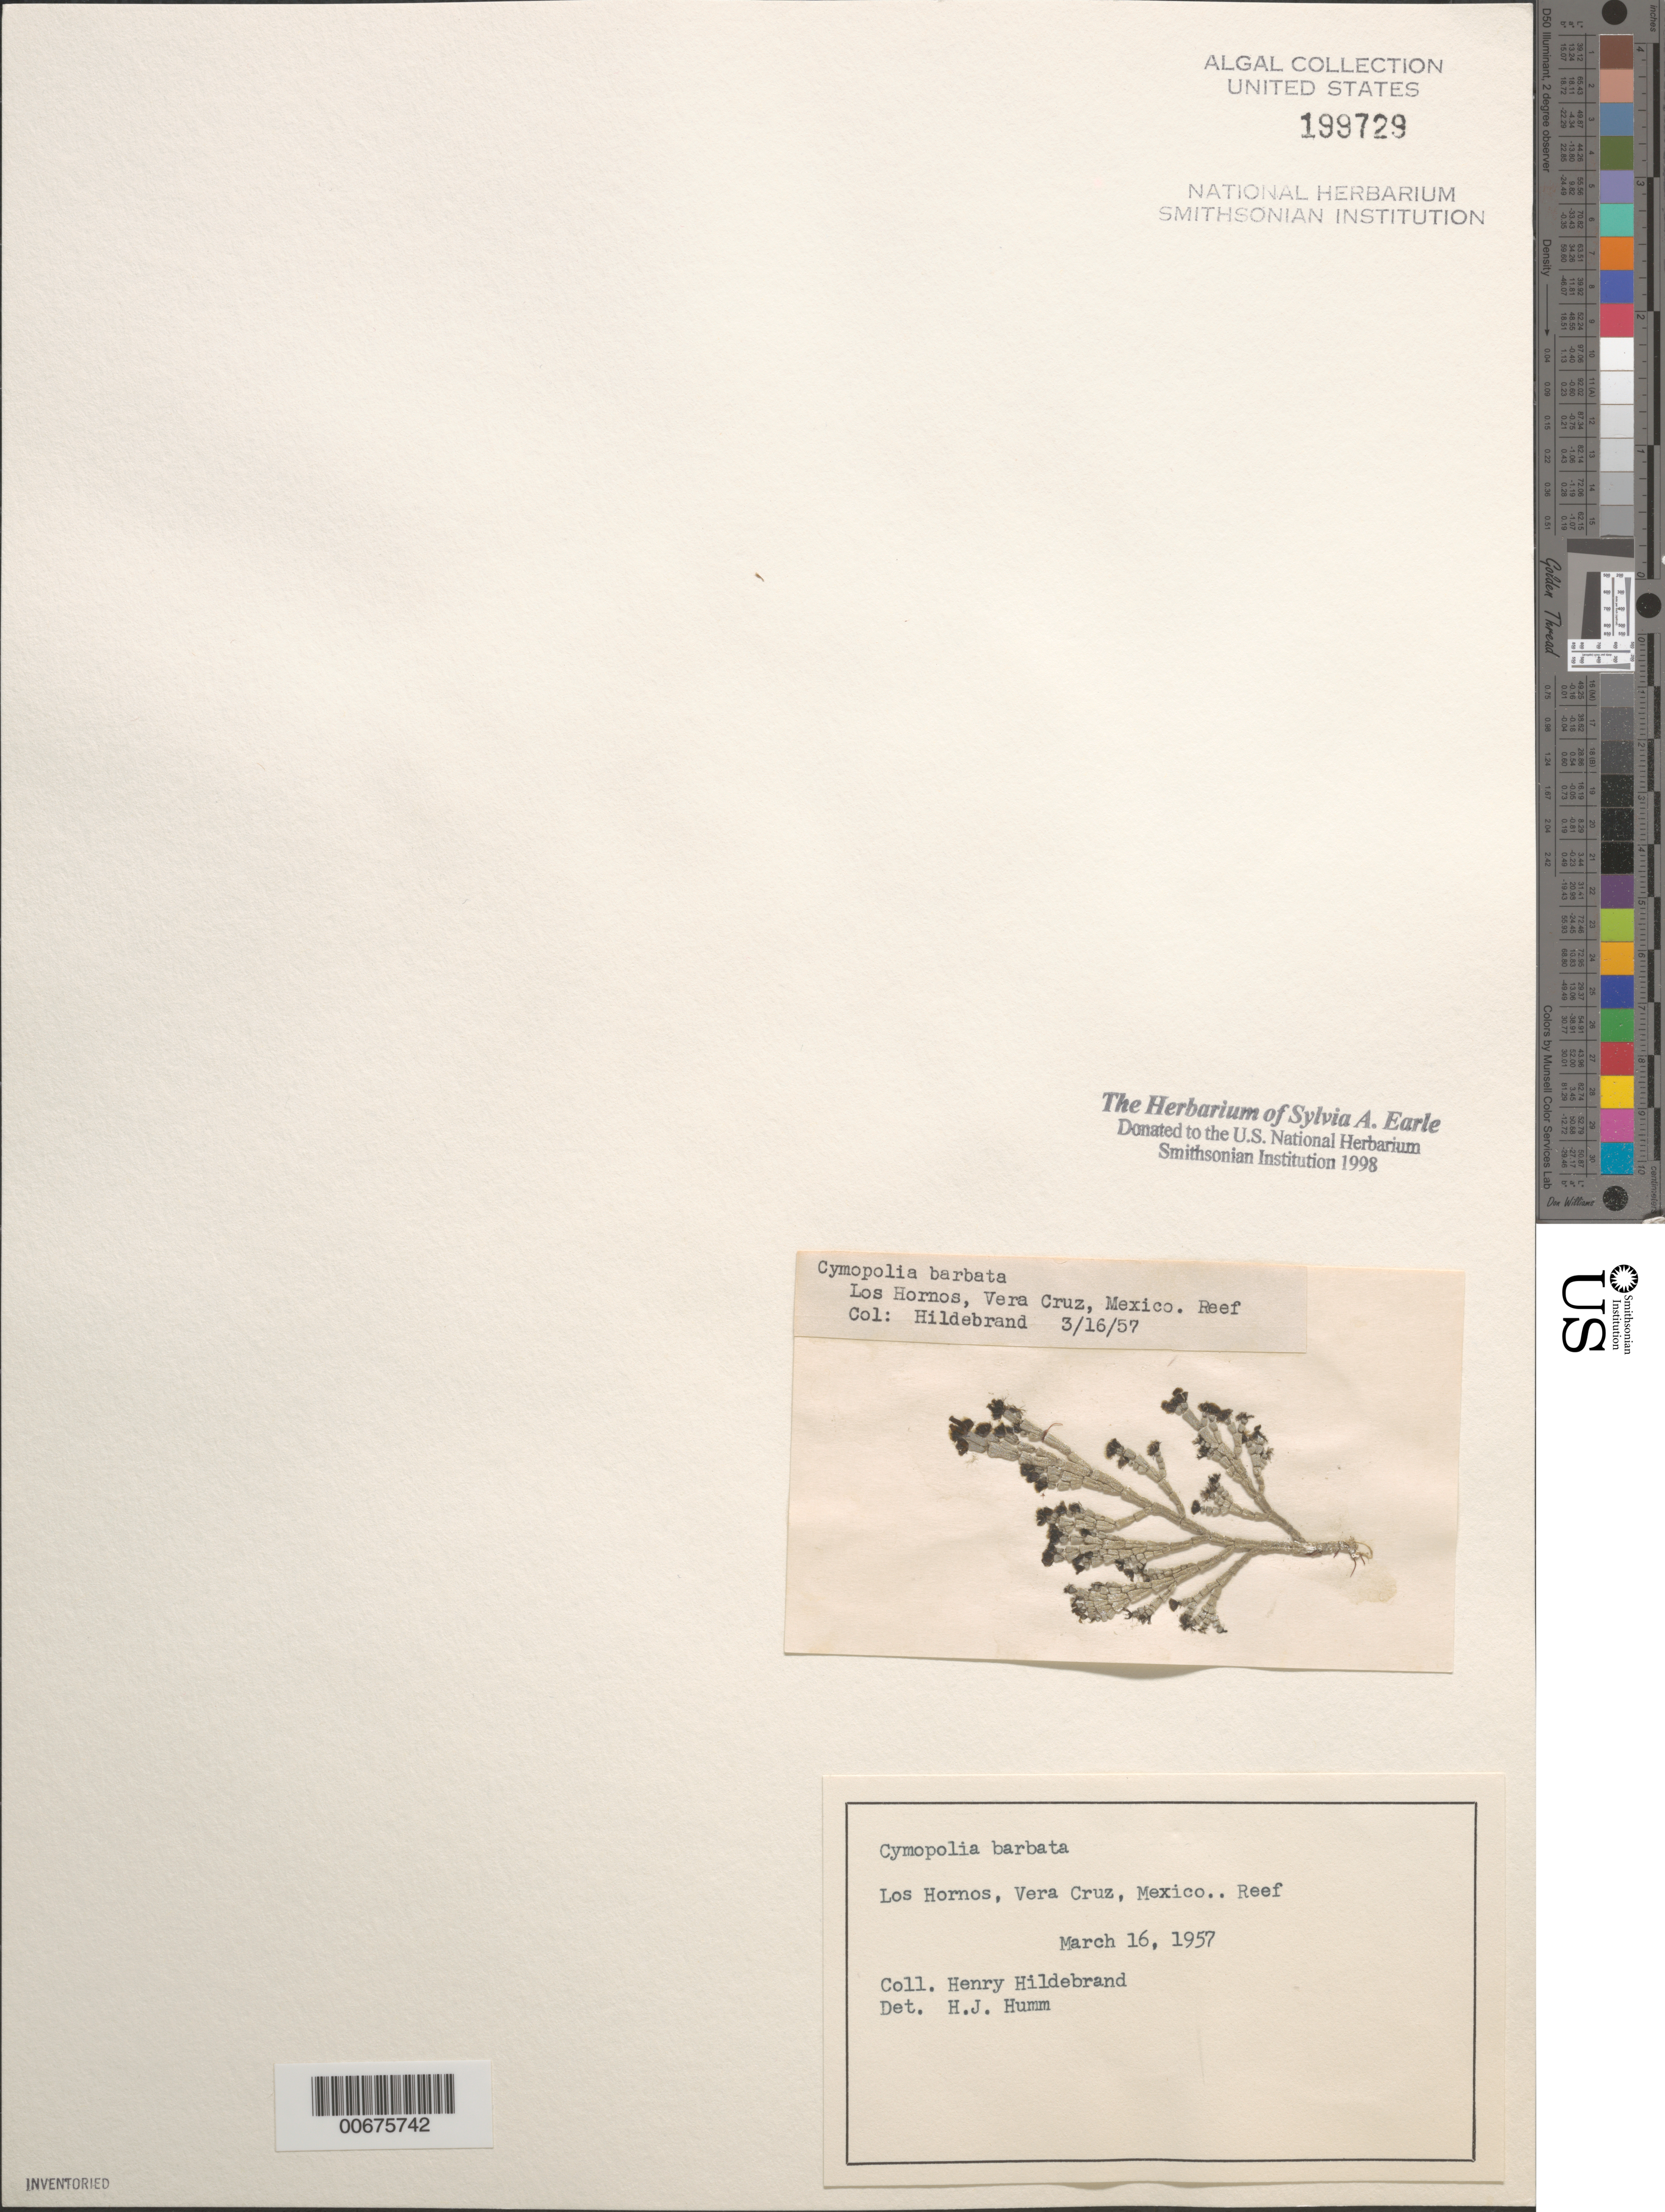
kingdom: Plantae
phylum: Chlorophyta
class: Ulvophyceae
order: Dasycladales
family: Dasycladaceae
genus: Cymopolia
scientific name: Cymopolia barbata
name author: (L.) J.V.Lamouroux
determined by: Humm, Harold J.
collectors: H. Hildebrand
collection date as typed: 16 Mar 1957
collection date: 1957-03-16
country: Mexico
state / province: Veracruz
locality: Los Hornos Reef, Veracruz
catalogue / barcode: US 199729